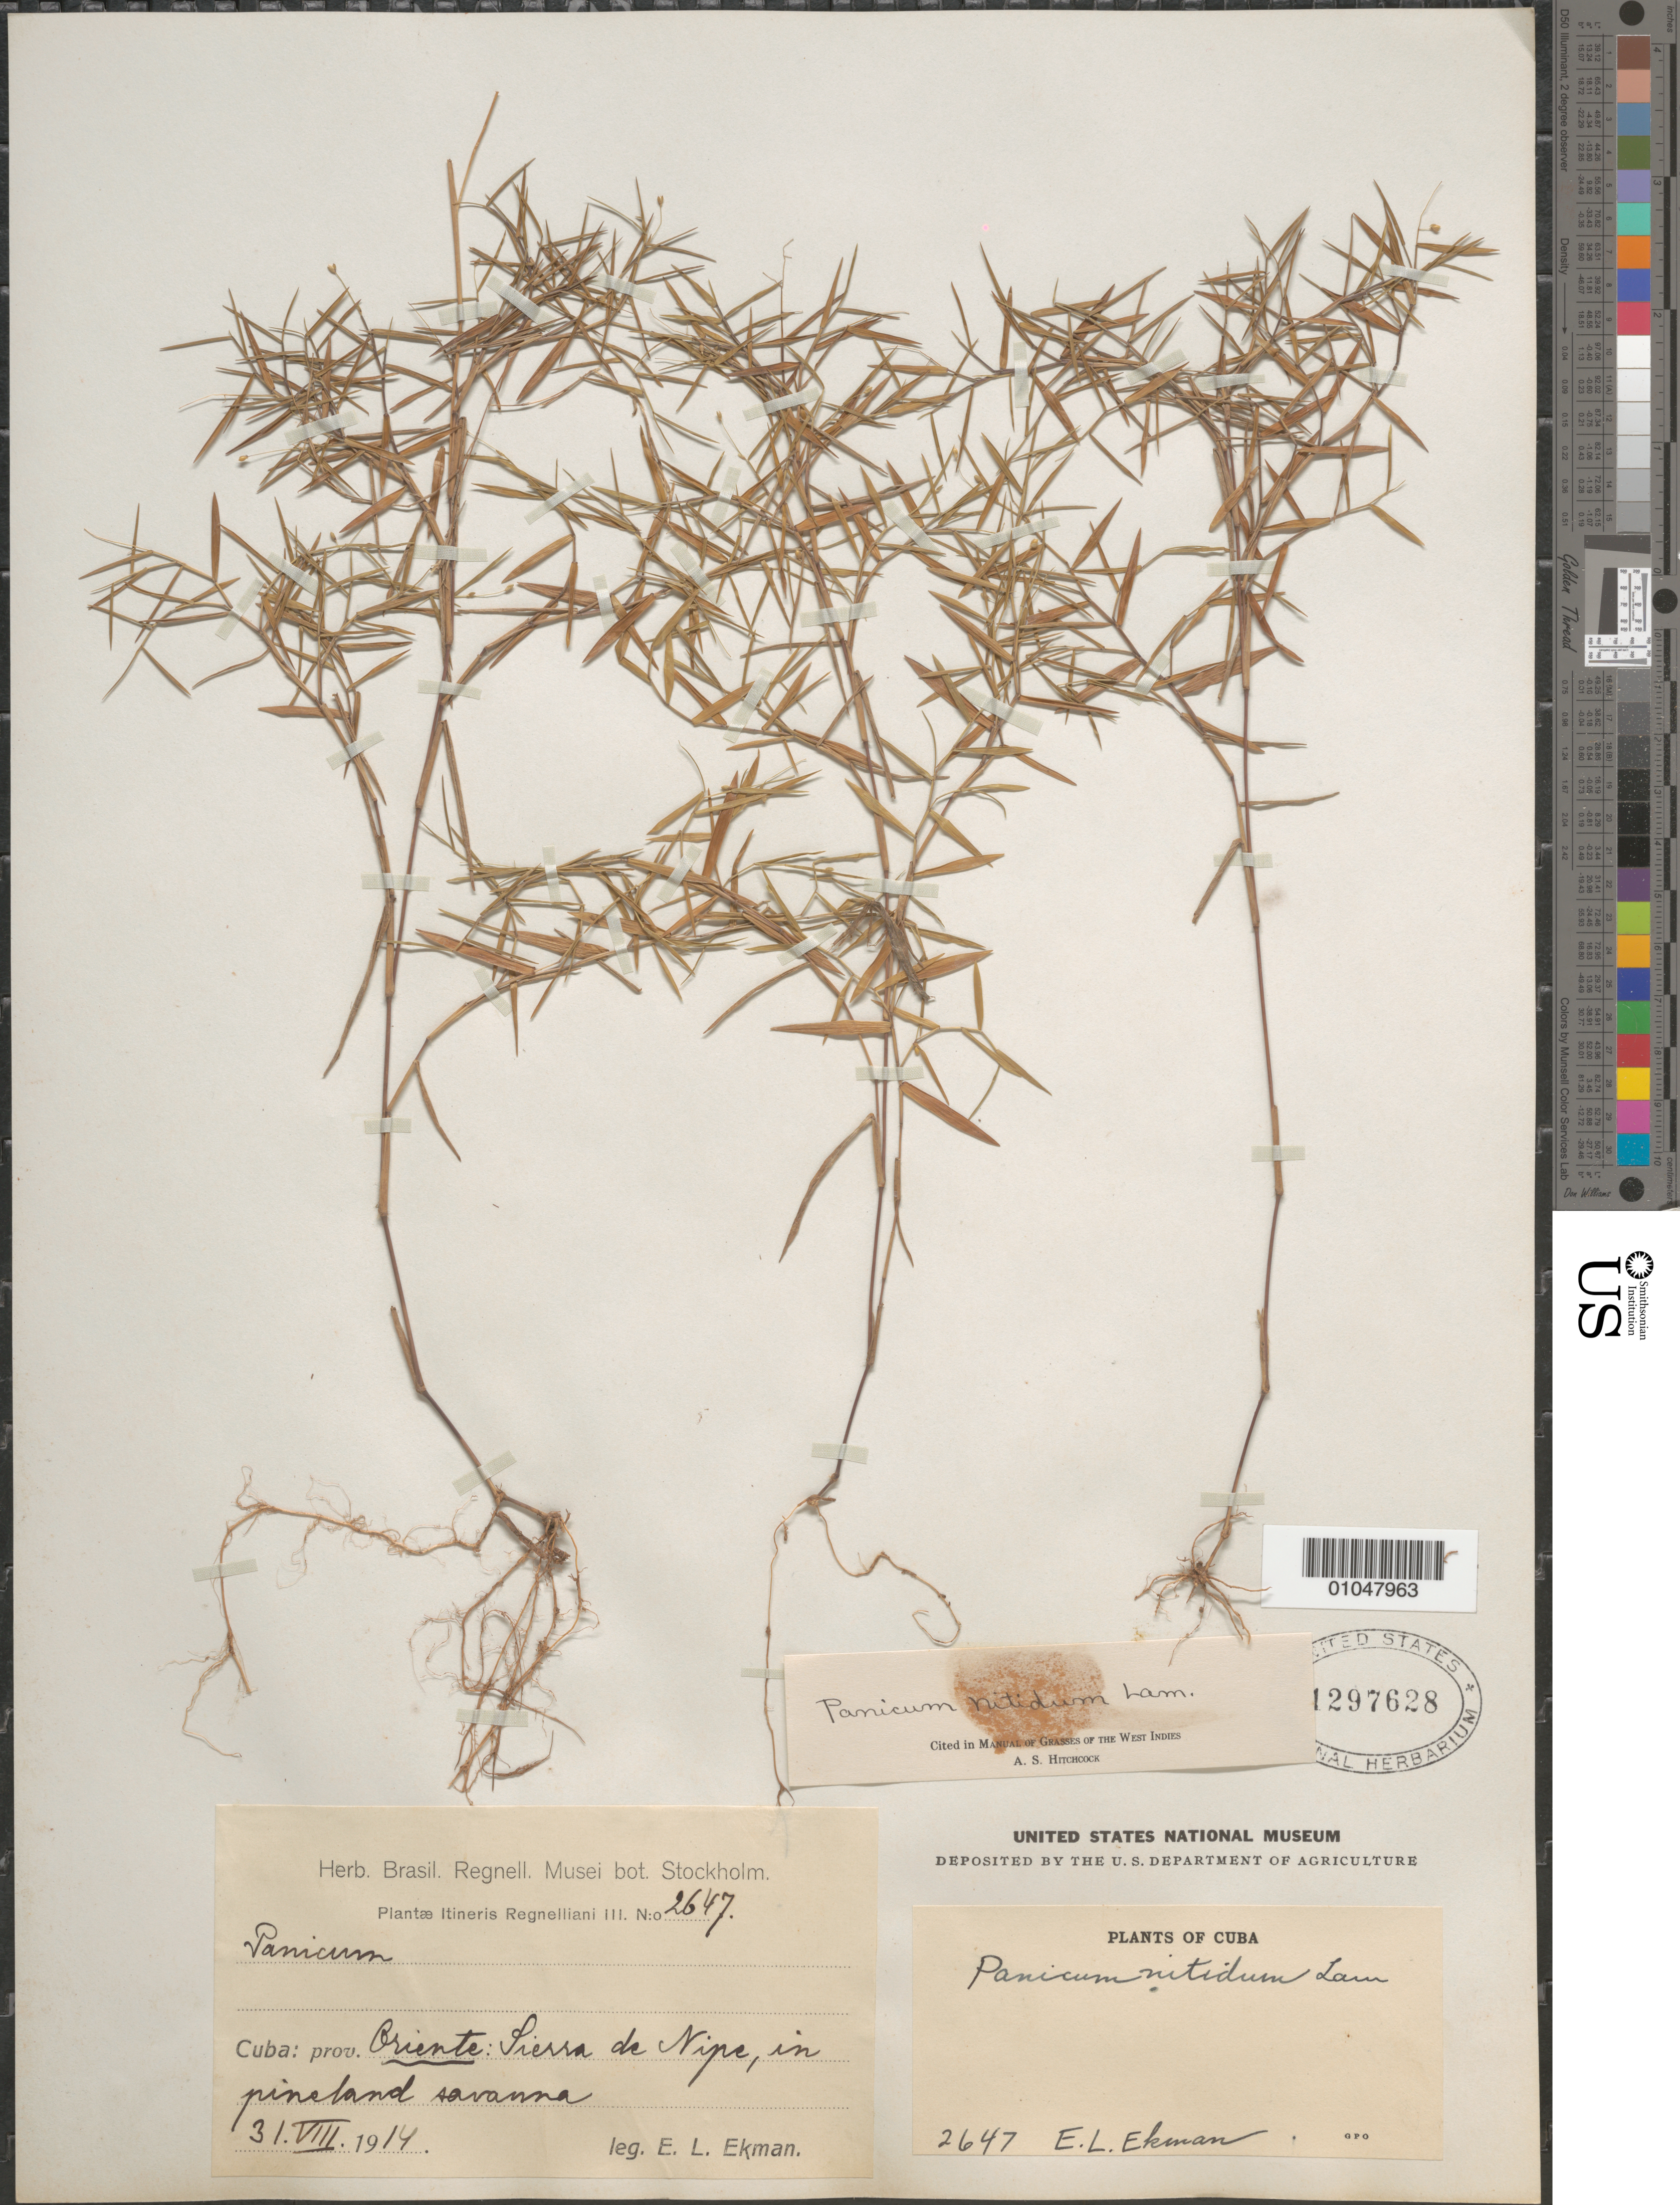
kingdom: Plantae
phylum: Tracheophyta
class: Liliopsida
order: Poales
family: Poaceae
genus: Panicum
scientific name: Panicum nitidum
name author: Lam.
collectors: E. L. Ekman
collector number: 2647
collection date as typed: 31 Aug 1914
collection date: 1914-08-31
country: Cuba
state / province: Holguín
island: Cuba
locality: Sierra de Nipe, in pineland savanna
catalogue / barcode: US 1297628